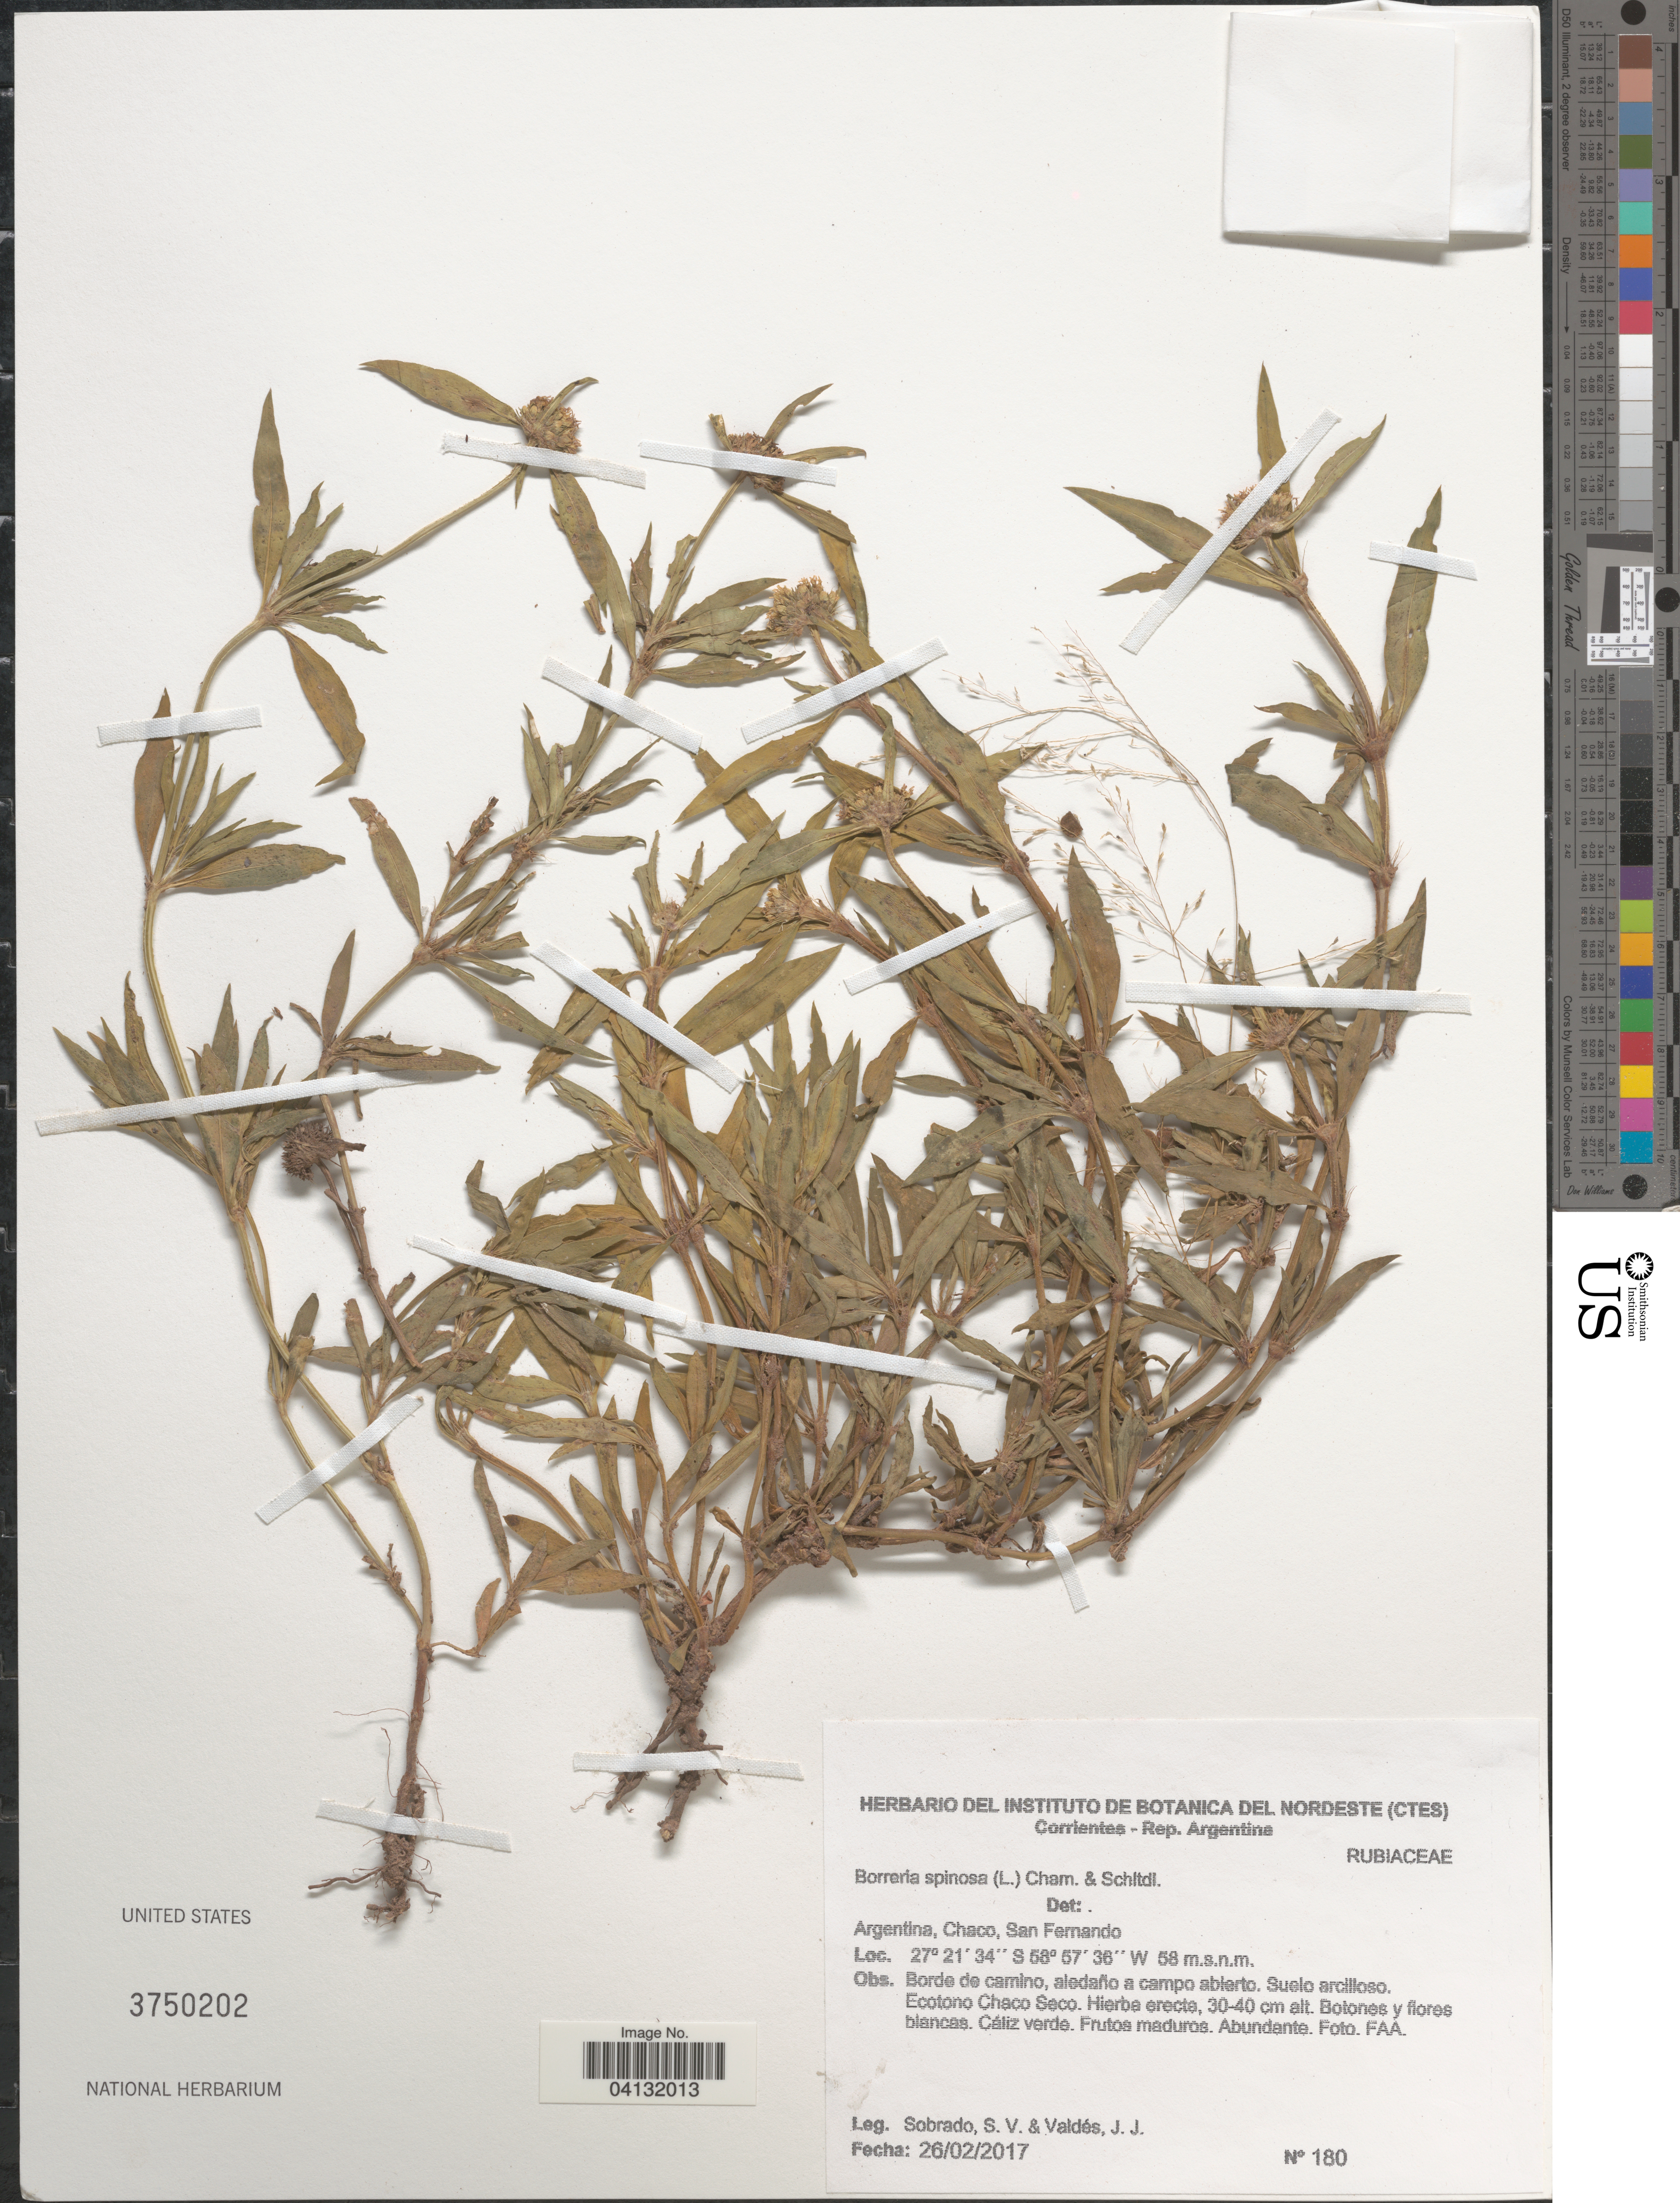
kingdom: Plantae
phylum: Tracheophyta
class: Magnoliopsida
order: Gentianales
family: Rubiaceae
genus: Borreria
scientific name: Borreria spinosa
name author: (L.) Cham. & Schltdl.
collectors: S. V. Sobrado & J. Valdés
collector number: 180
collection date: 2017-02-26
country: Argentina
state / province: Chaco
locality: San Fernando.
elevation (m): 58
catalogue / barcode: US 3750202